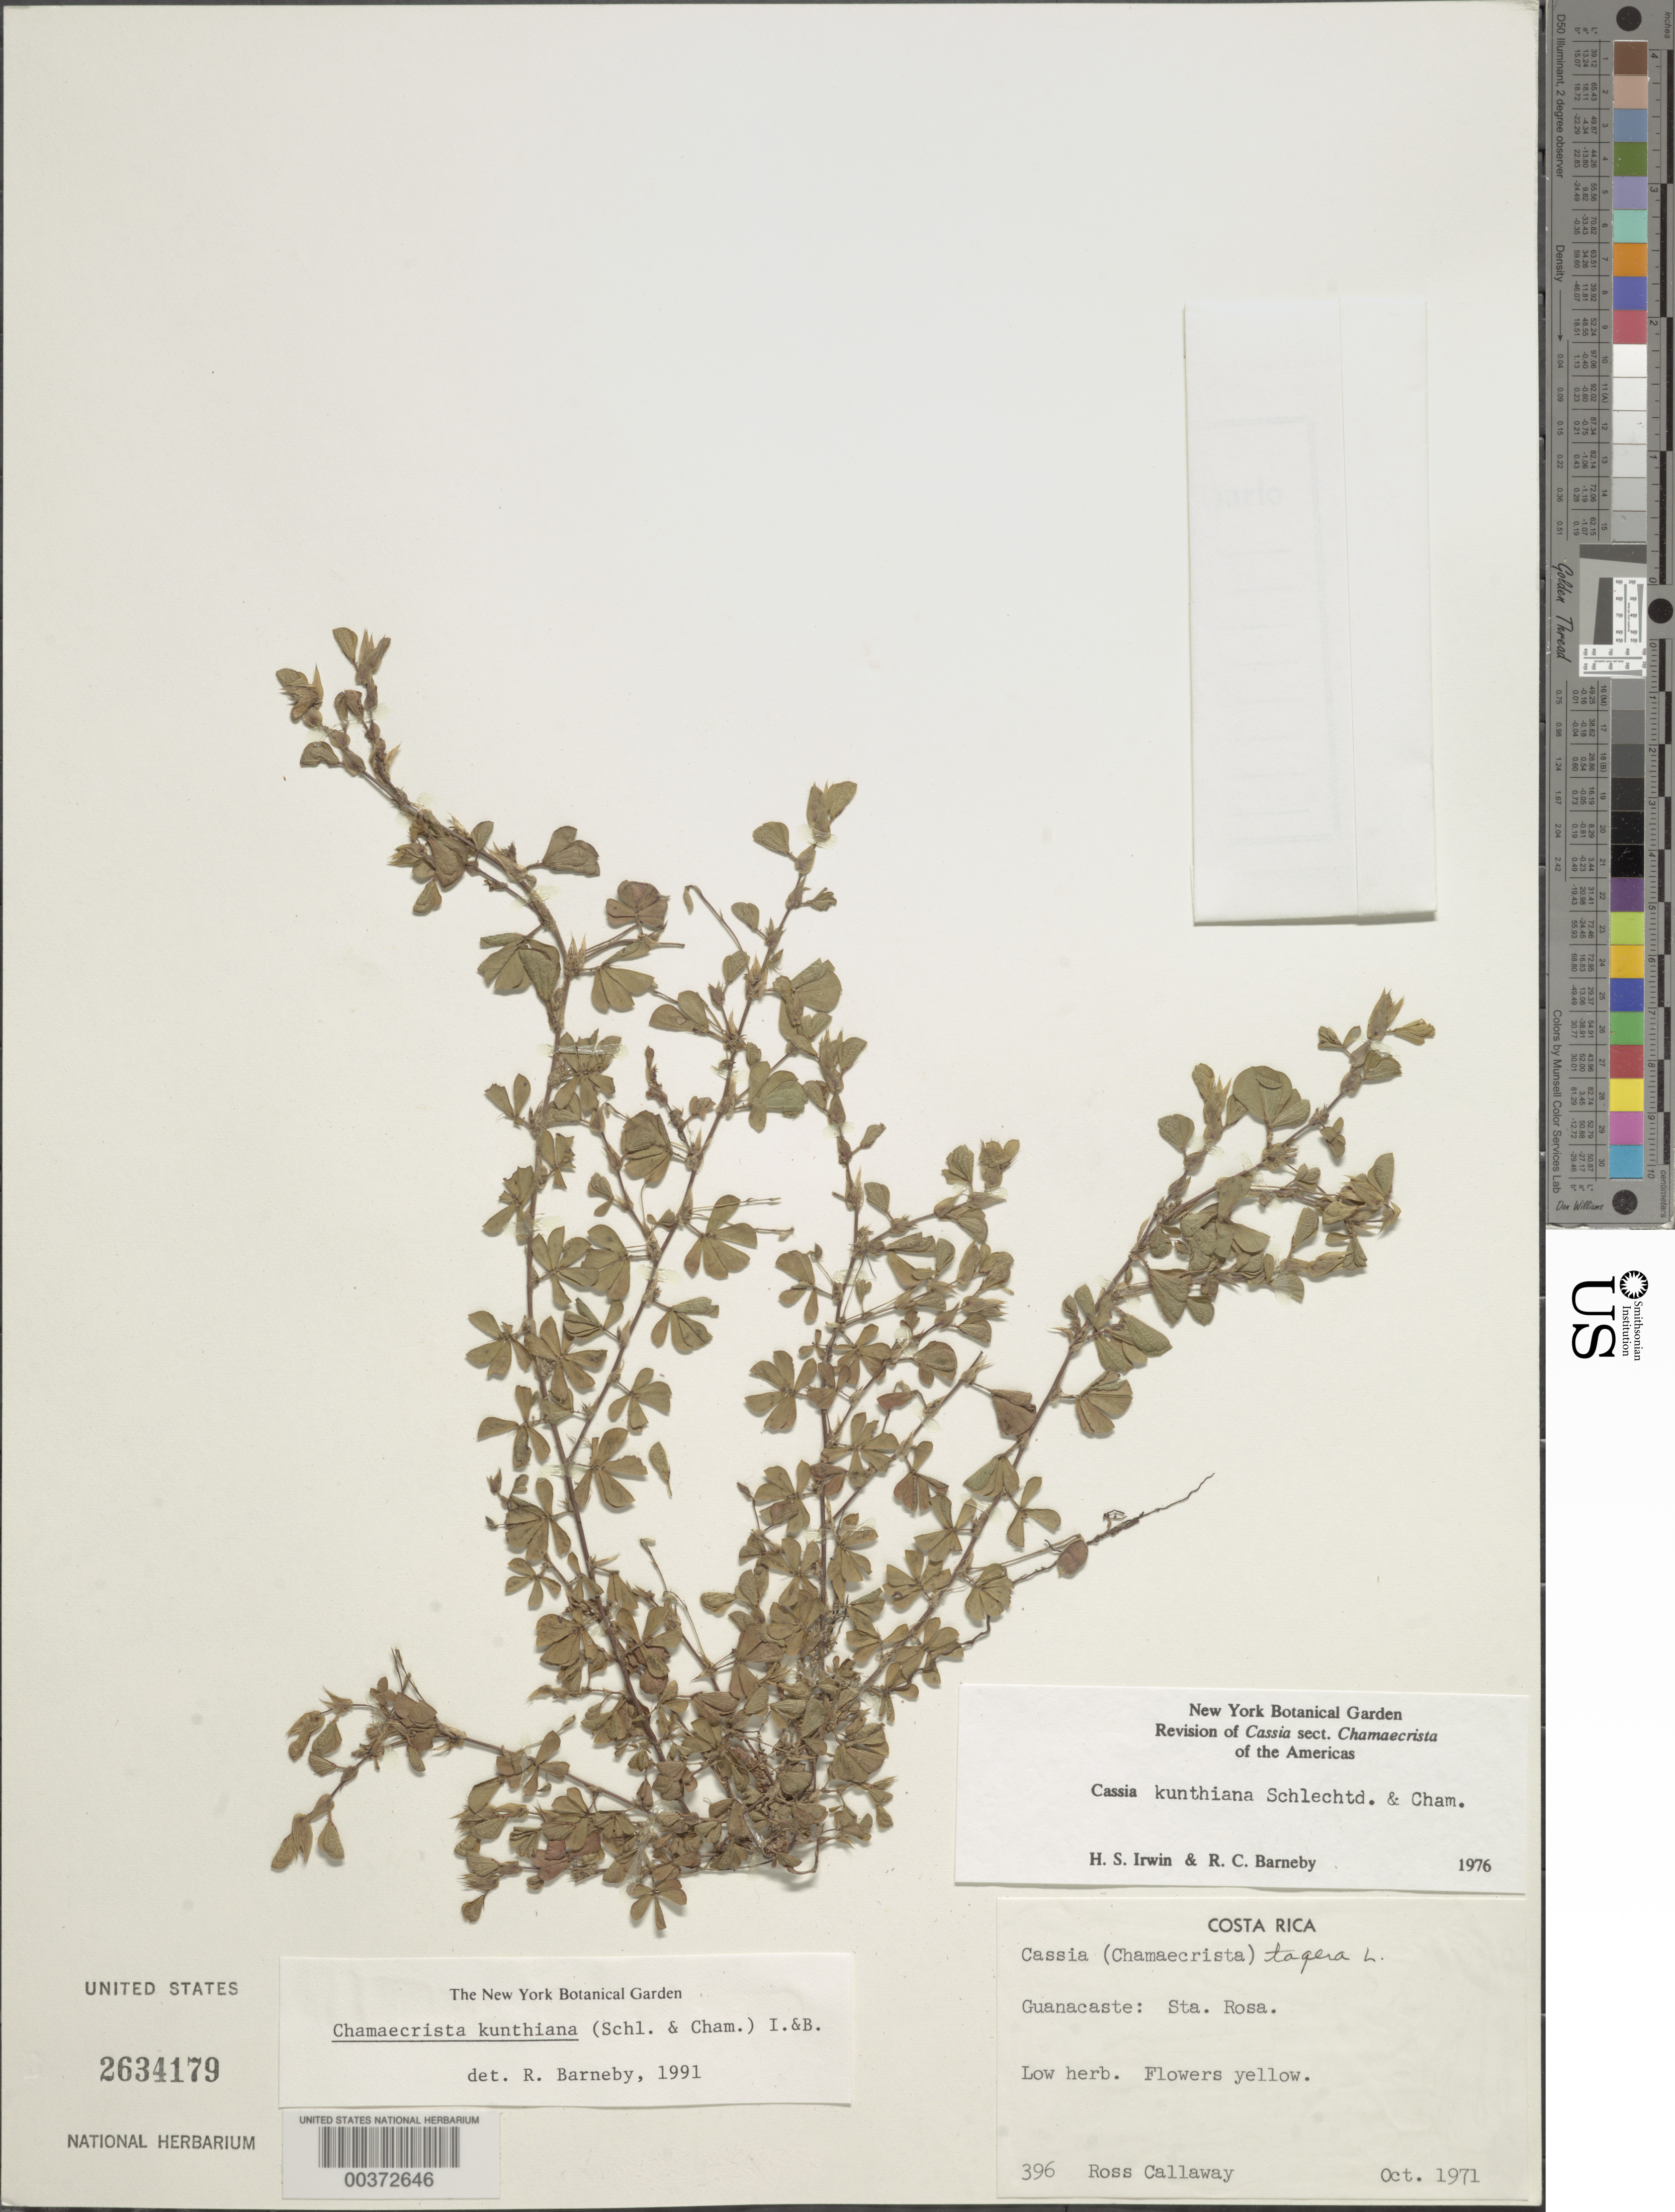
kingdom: Plantae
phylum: Tracheophyta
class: Magnoliopsida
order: Fabales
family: Fabaceae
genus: Chamaecrista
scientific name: Chamaecrista kunthiana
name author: (Schltdl. & Cham.) H.S. Irwin & Barneby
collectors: R. Callaway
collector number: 396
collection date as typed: Oct 1971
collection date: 1971-10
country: Costa Rica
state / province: Guanacaste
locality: Sta. Rosa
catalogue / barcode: US 2634179